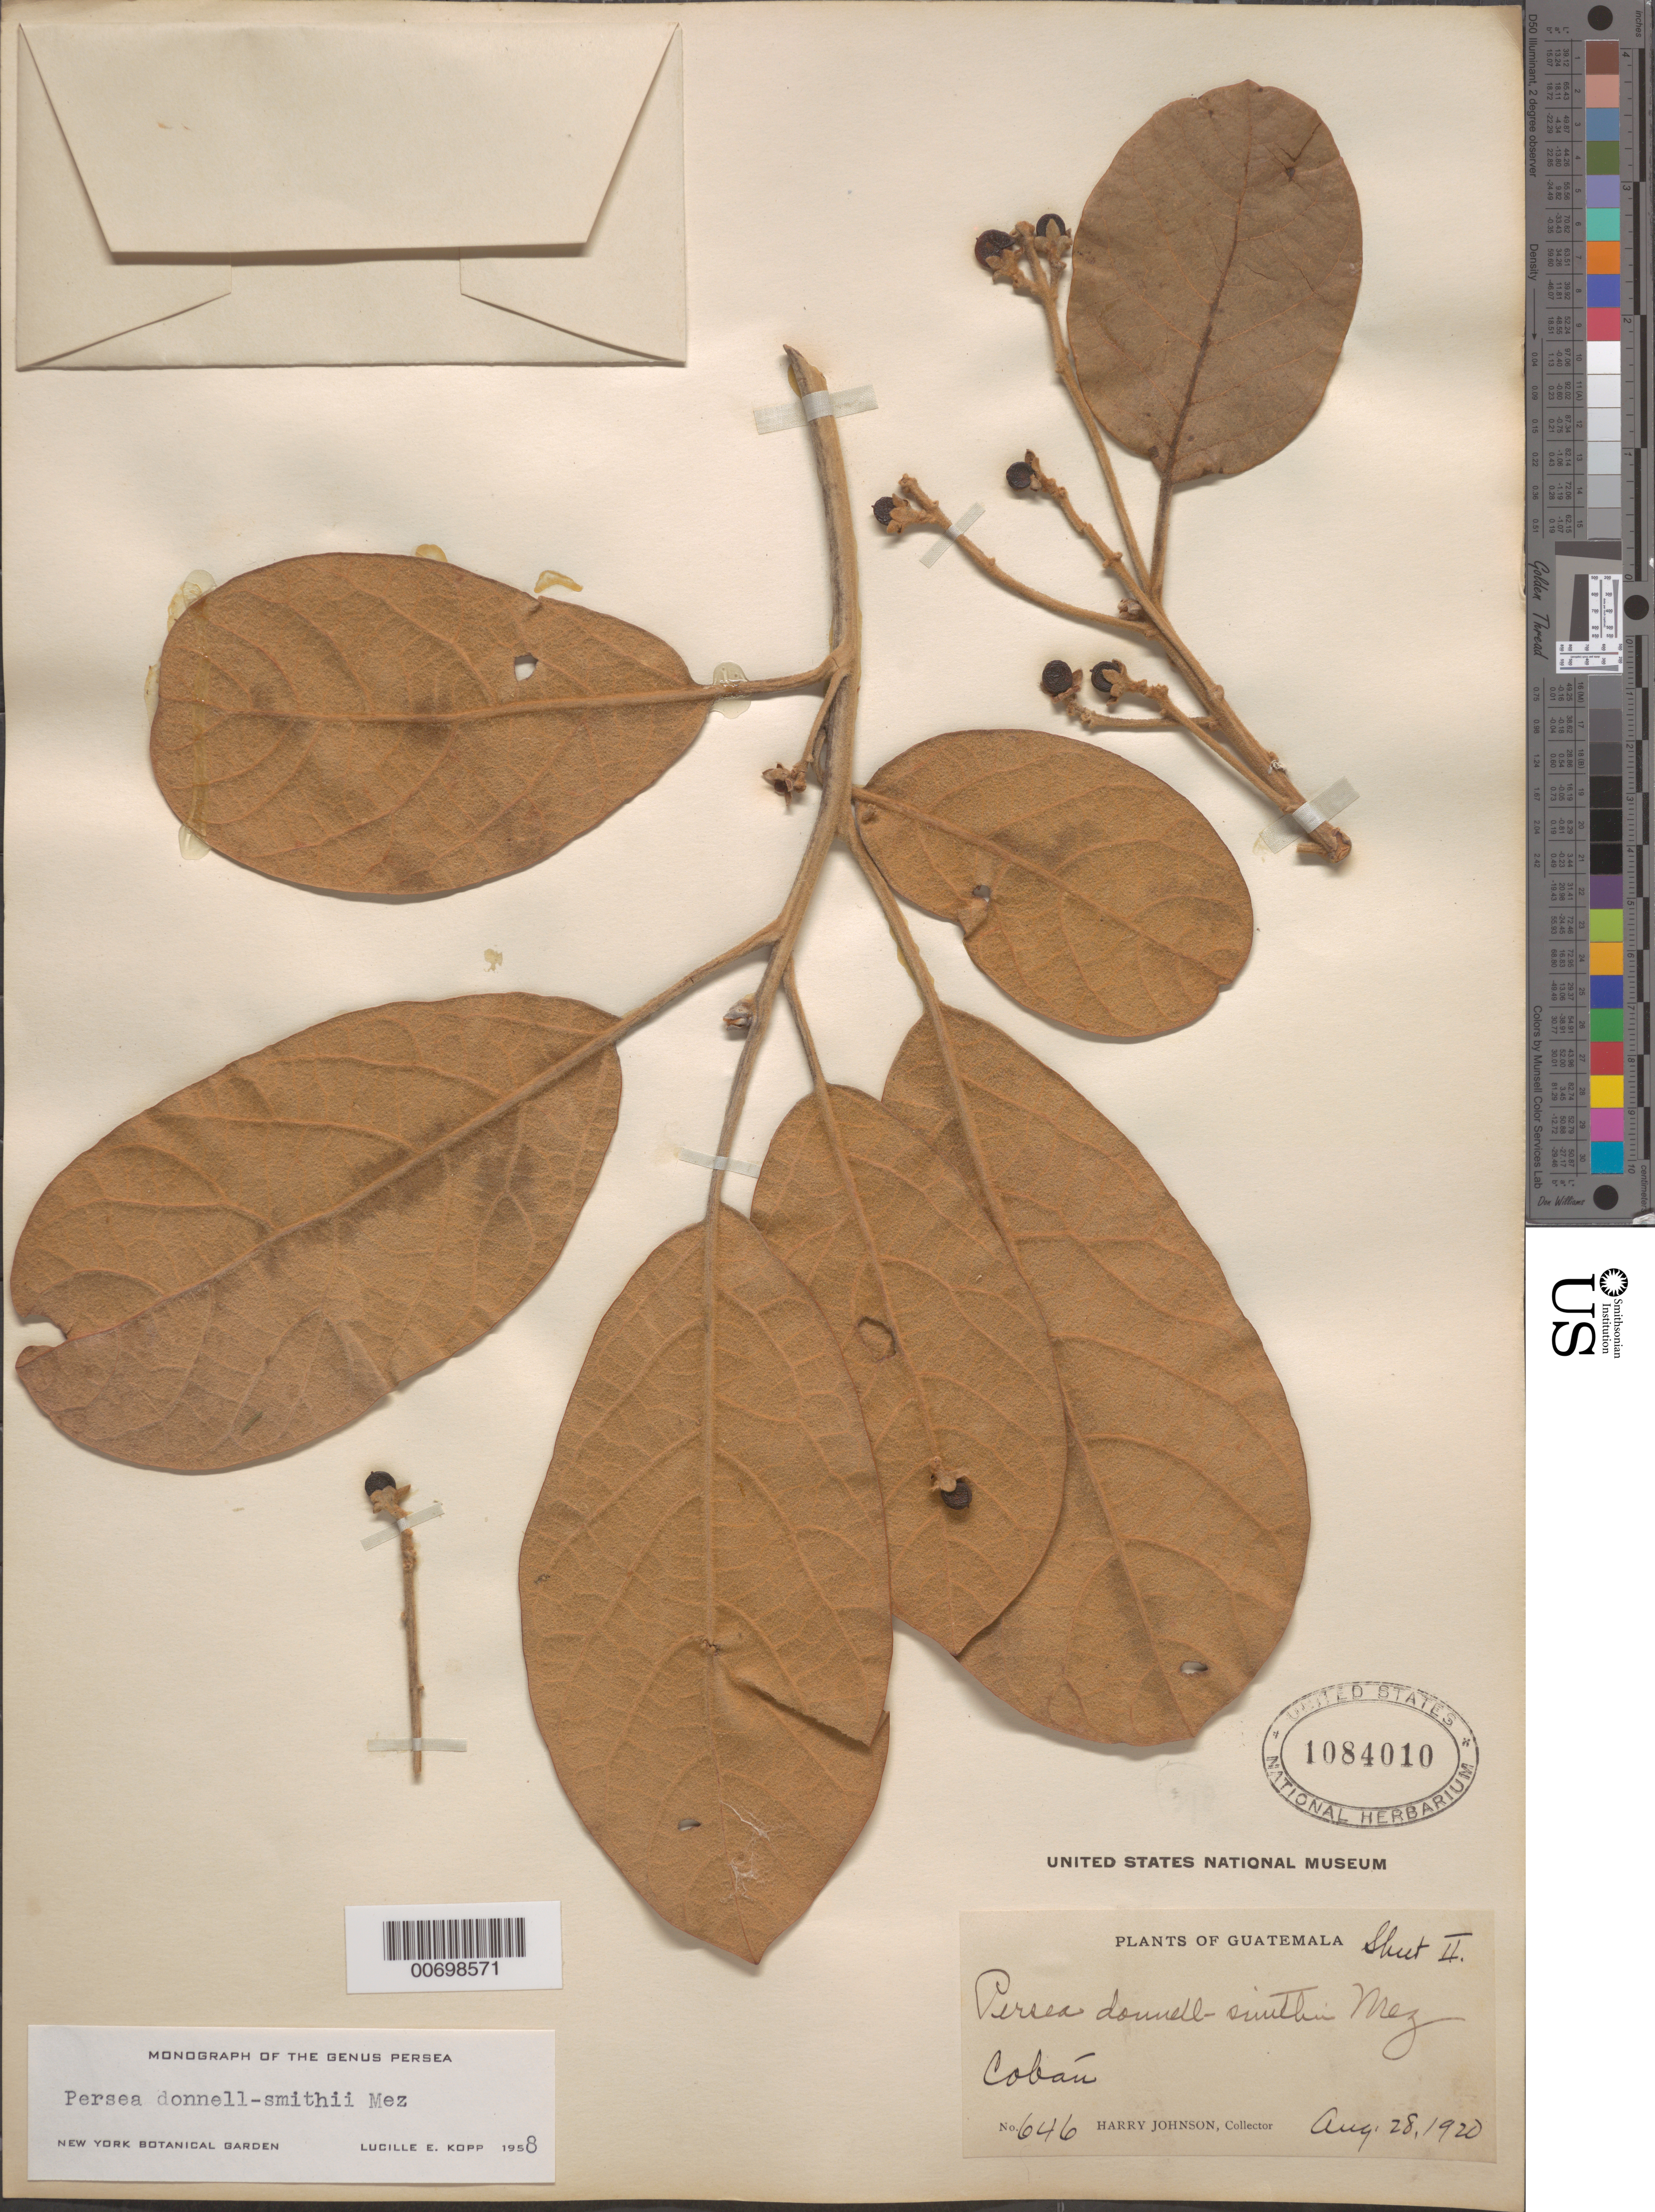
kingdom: Plantae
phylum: Tracheophyta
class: Magnoliopsida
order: Laurales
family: Lauraceae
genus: Persea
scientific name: Persea donnell-smithii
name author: Mez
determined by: Kopp, L. E., (NY), New York Botanical Garden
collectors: H. Johnson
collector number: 646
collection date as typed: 28 Aug 1920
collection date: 1920-08-28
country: Guatemala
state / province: Alta Verapaz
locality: Coban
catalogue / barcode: US 1084010